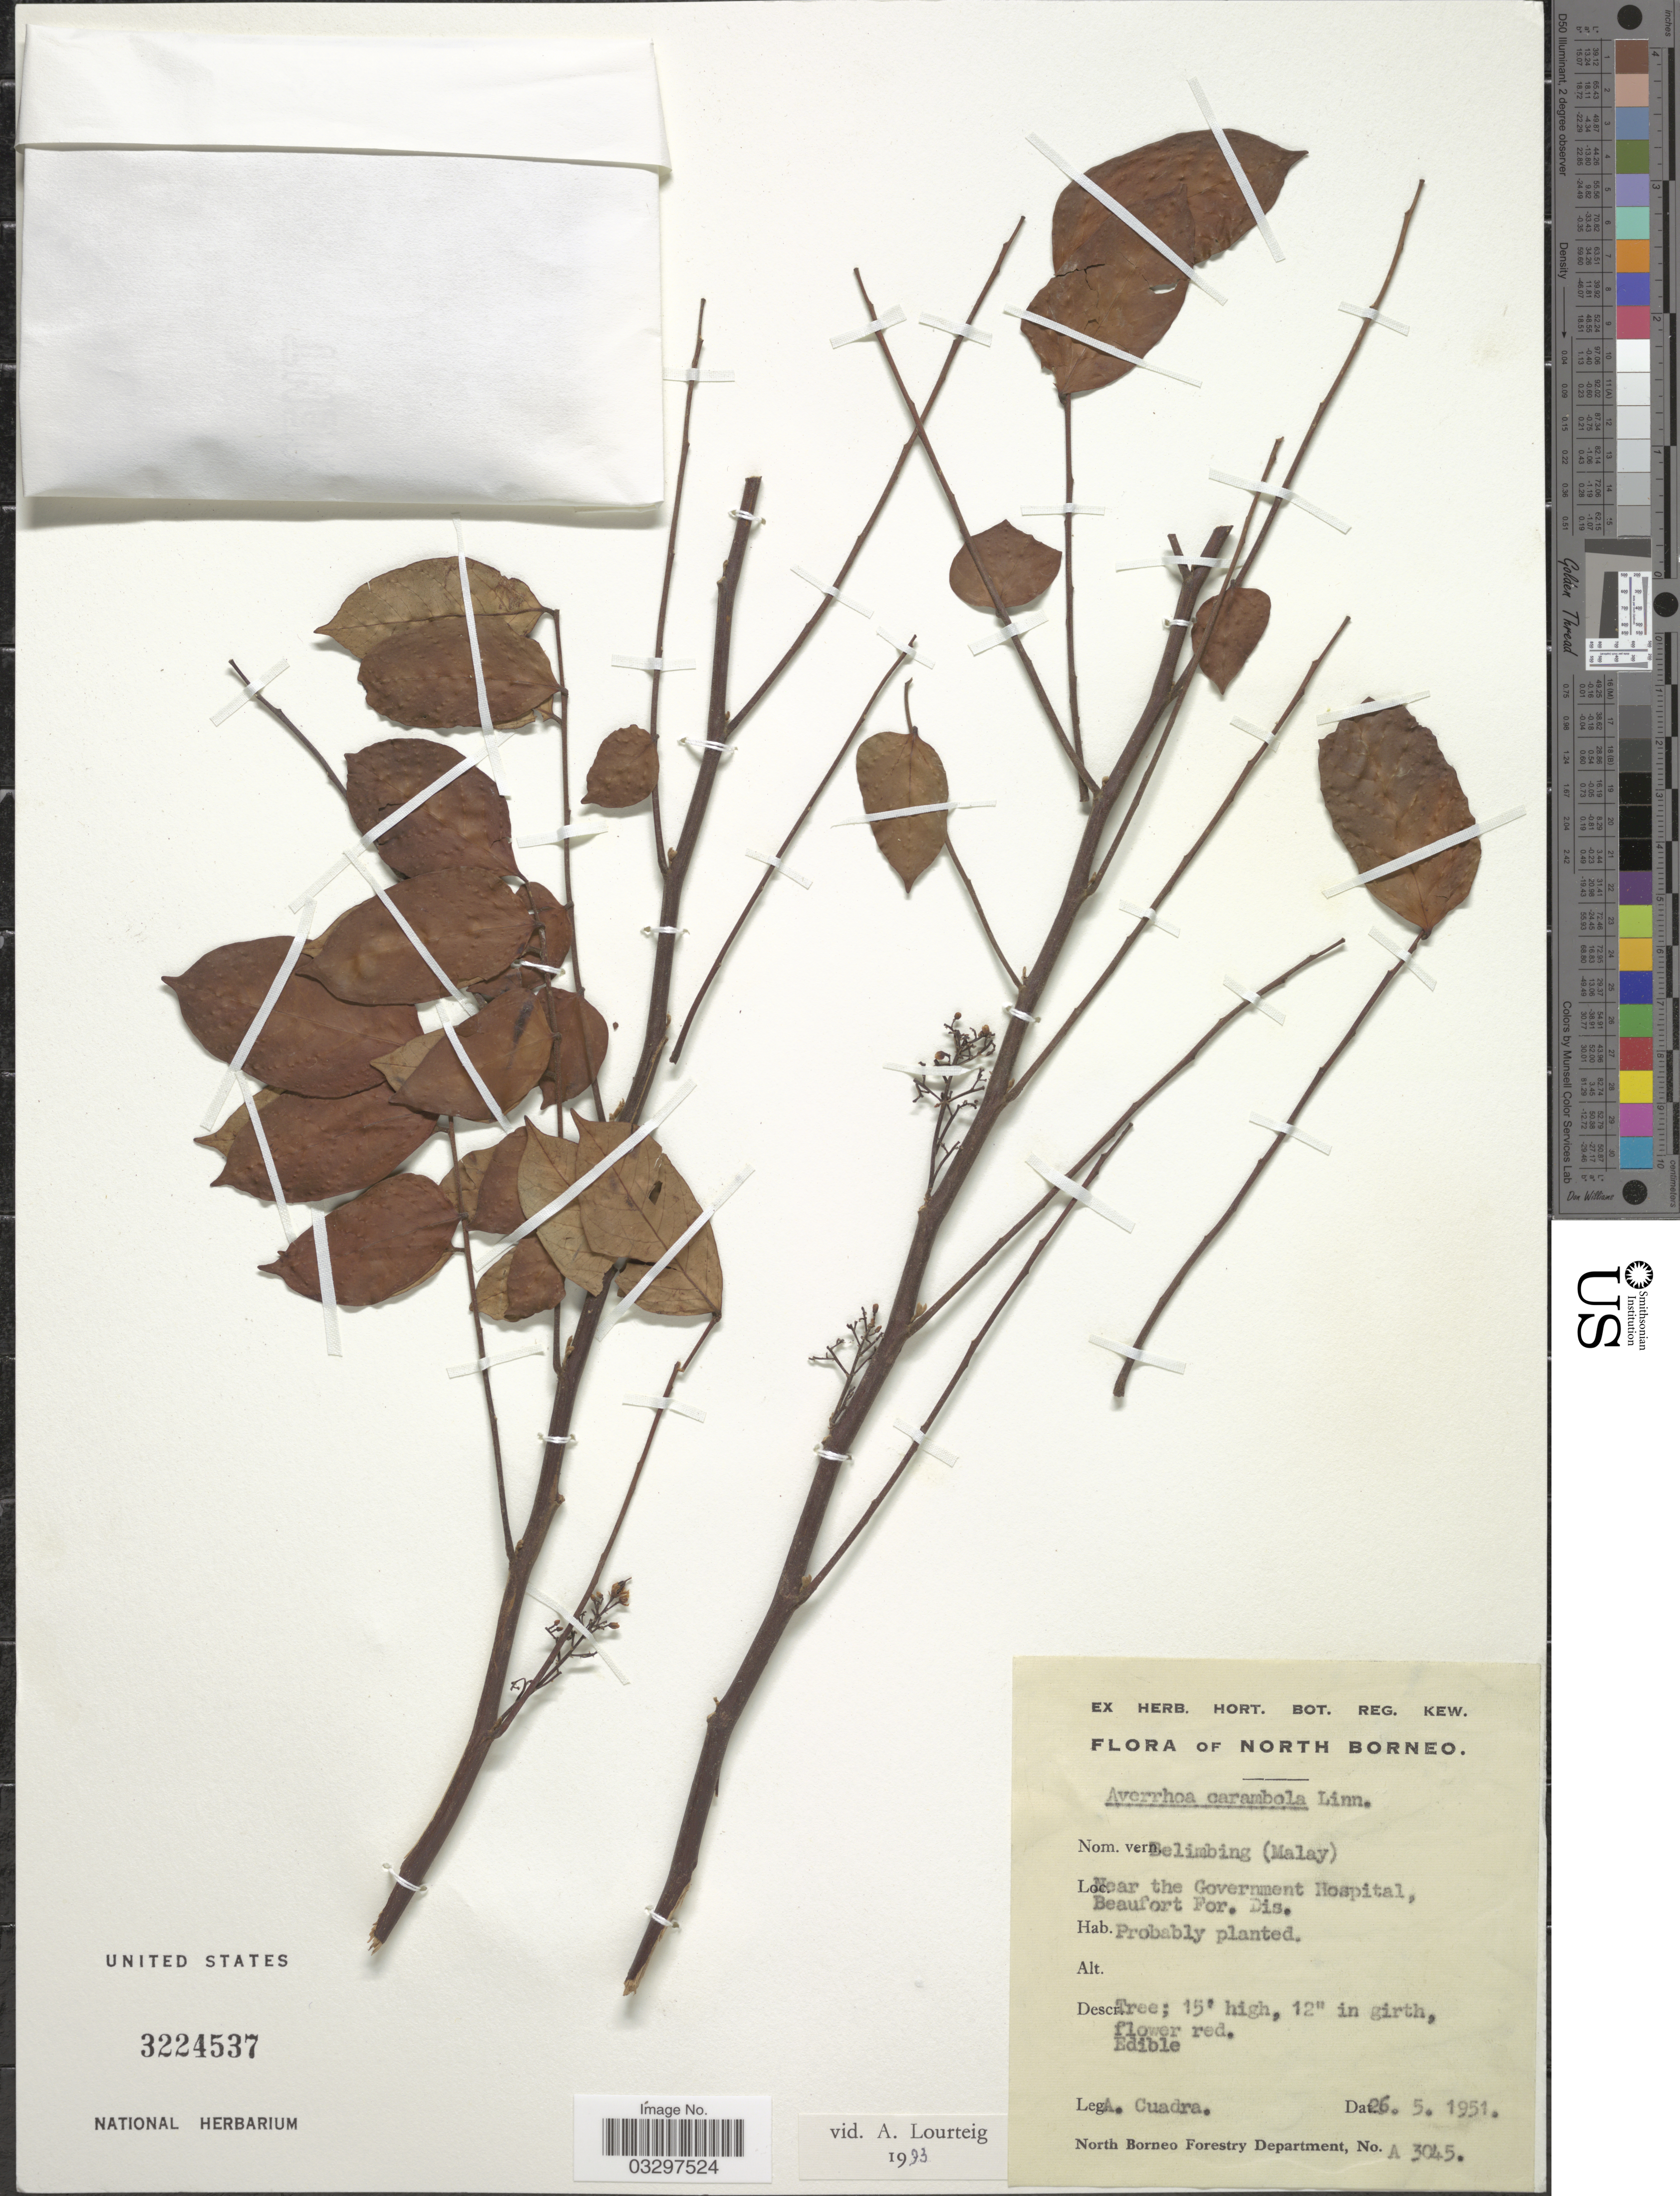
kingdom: Plantae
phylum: Tracheophyta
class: Magnoliopsida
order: Oxalidales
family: Oxalidaceae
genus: Averrhoa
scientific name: Averrhoa carambola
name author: L.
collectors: A. Cuadra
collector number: A 3045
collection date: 1951-05-26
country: Malaysia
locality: North Borneo. Near the Government Hospital, Beaufort For. Dis.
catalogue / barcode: US 3224537